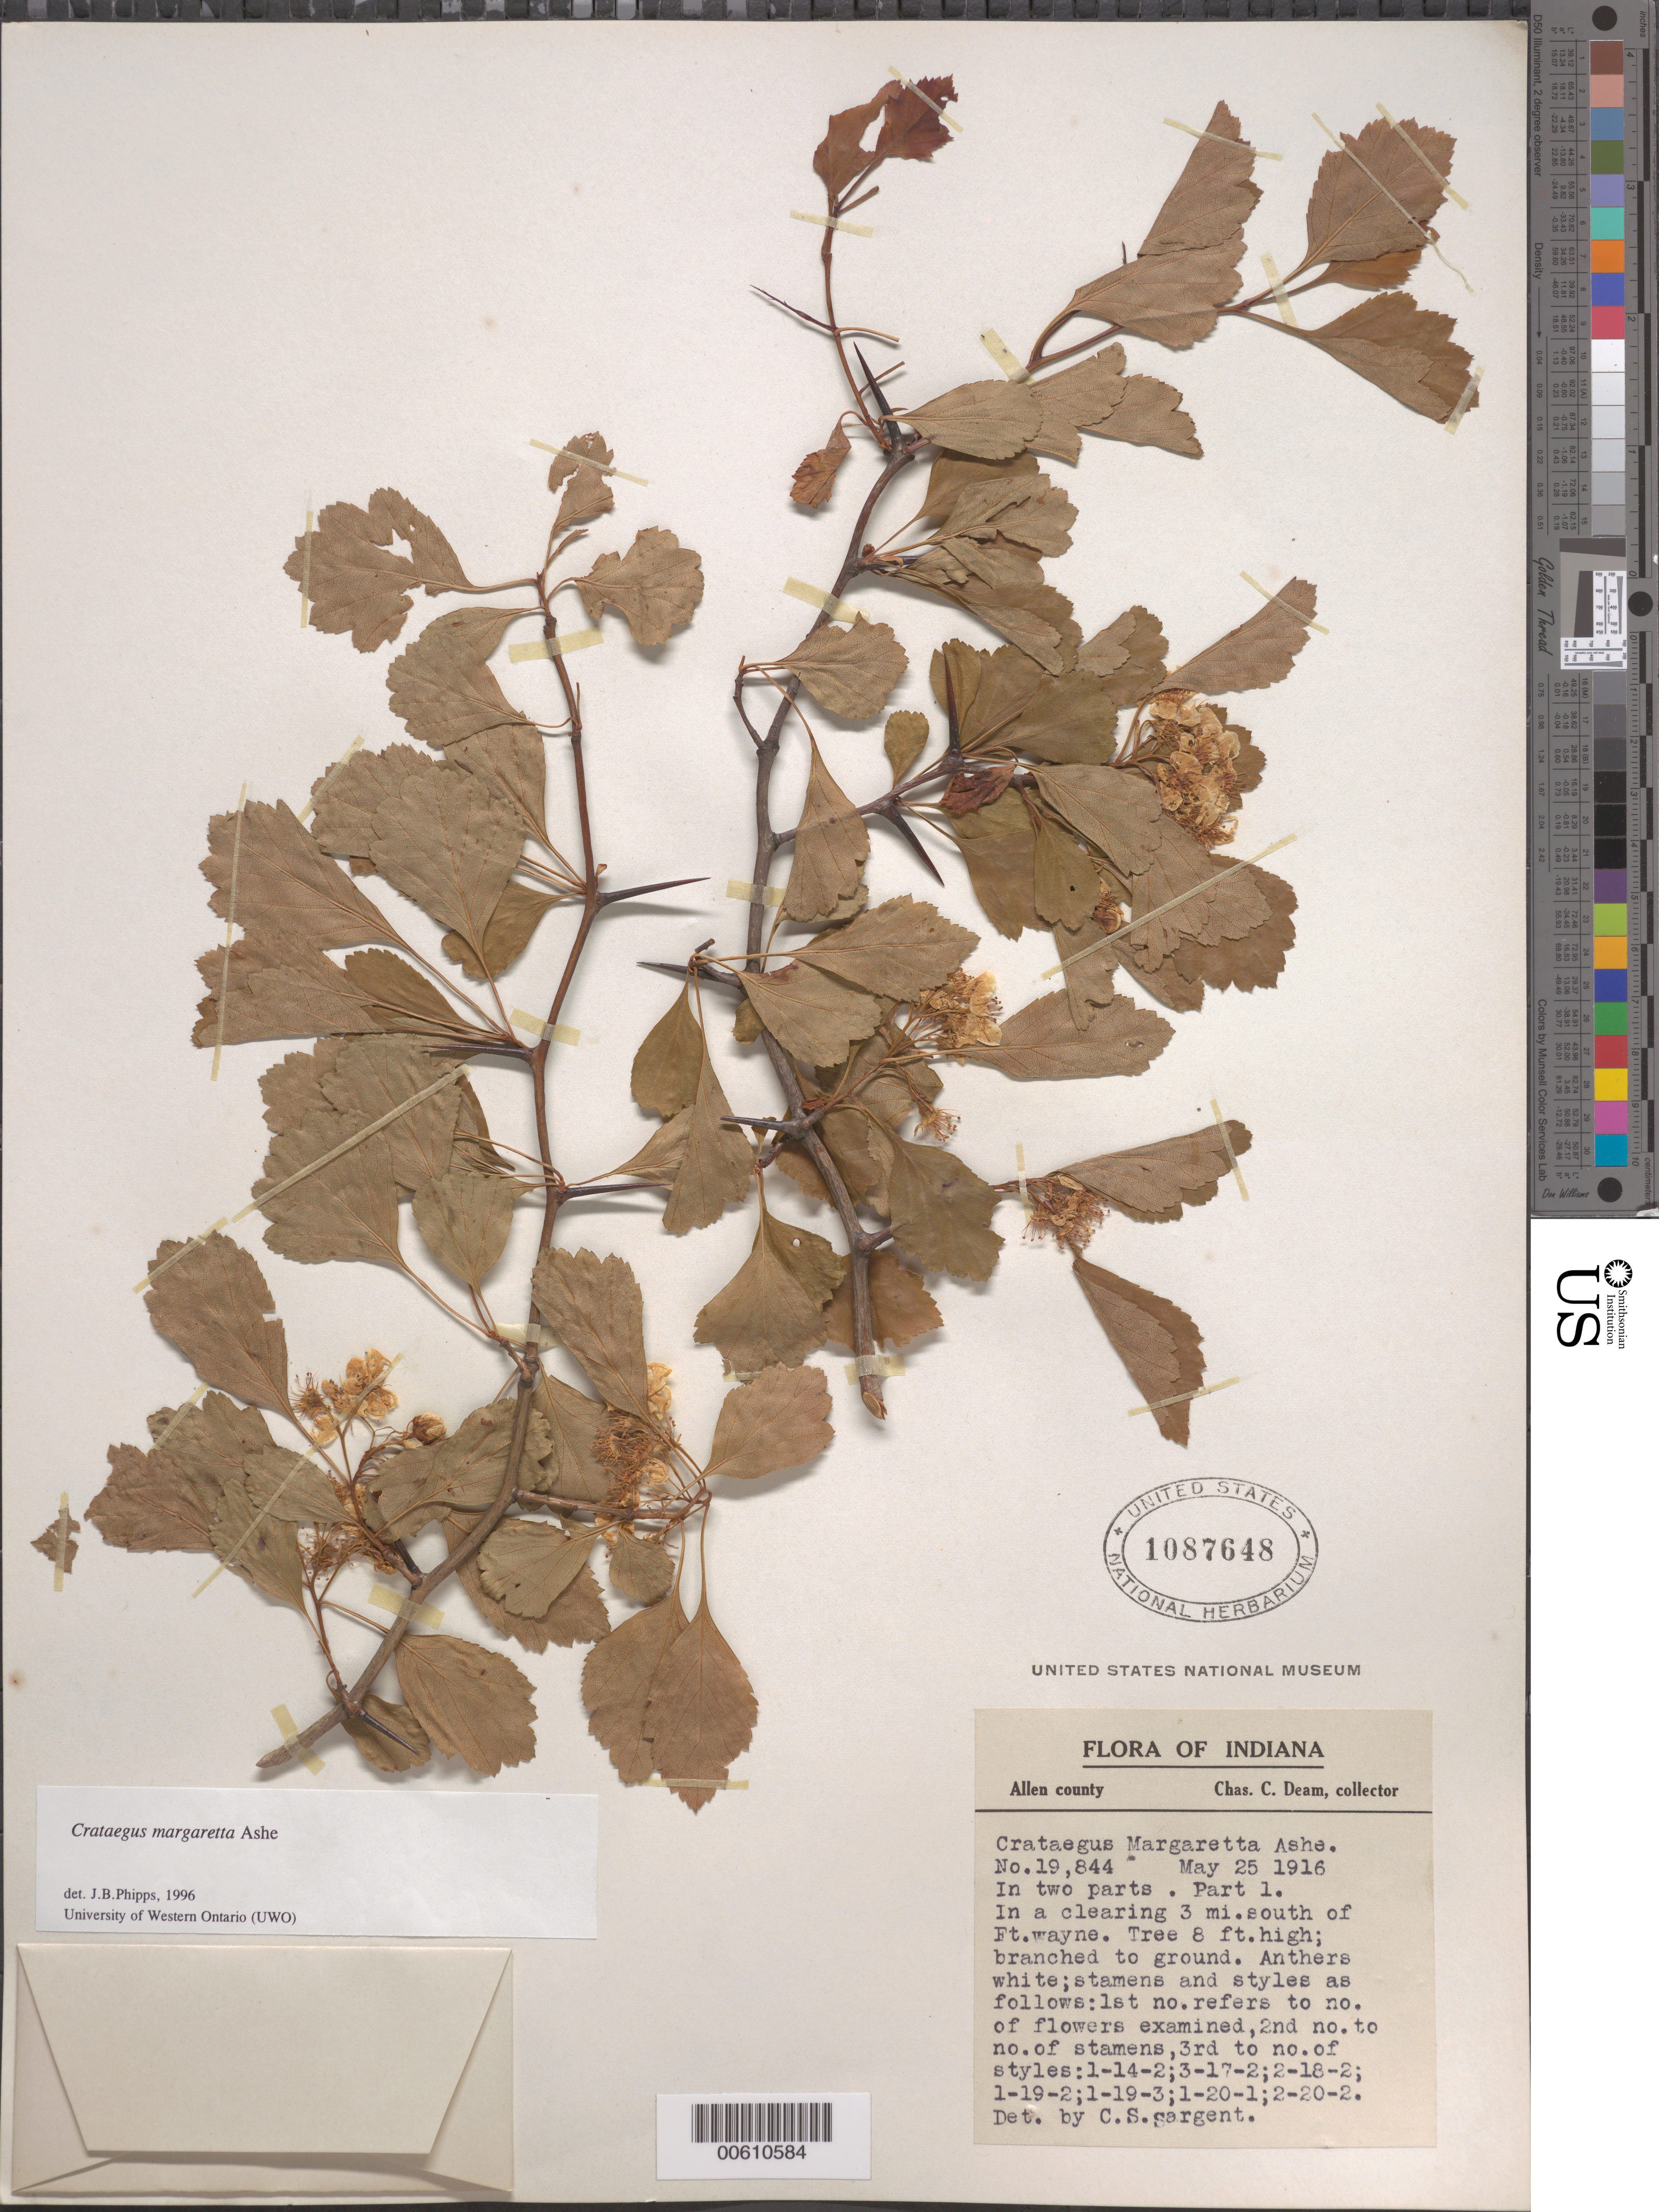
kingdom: Plantae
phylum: Tracheophyta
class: Magnoliopsida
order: Rosales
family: Rosaceae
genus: Crataegus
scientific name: Crataegus margarettae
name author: Ashe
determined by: Phipps, James B., (UWO), University of Western Ontario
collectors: C. C. Deam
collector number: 19844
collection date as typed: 25 May 1916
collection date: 1916-05-25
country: United States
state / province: Indiana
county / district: Allen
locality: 3 mi. S of Ft. Wayne.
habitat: In a clearing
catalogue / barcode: US 1087648